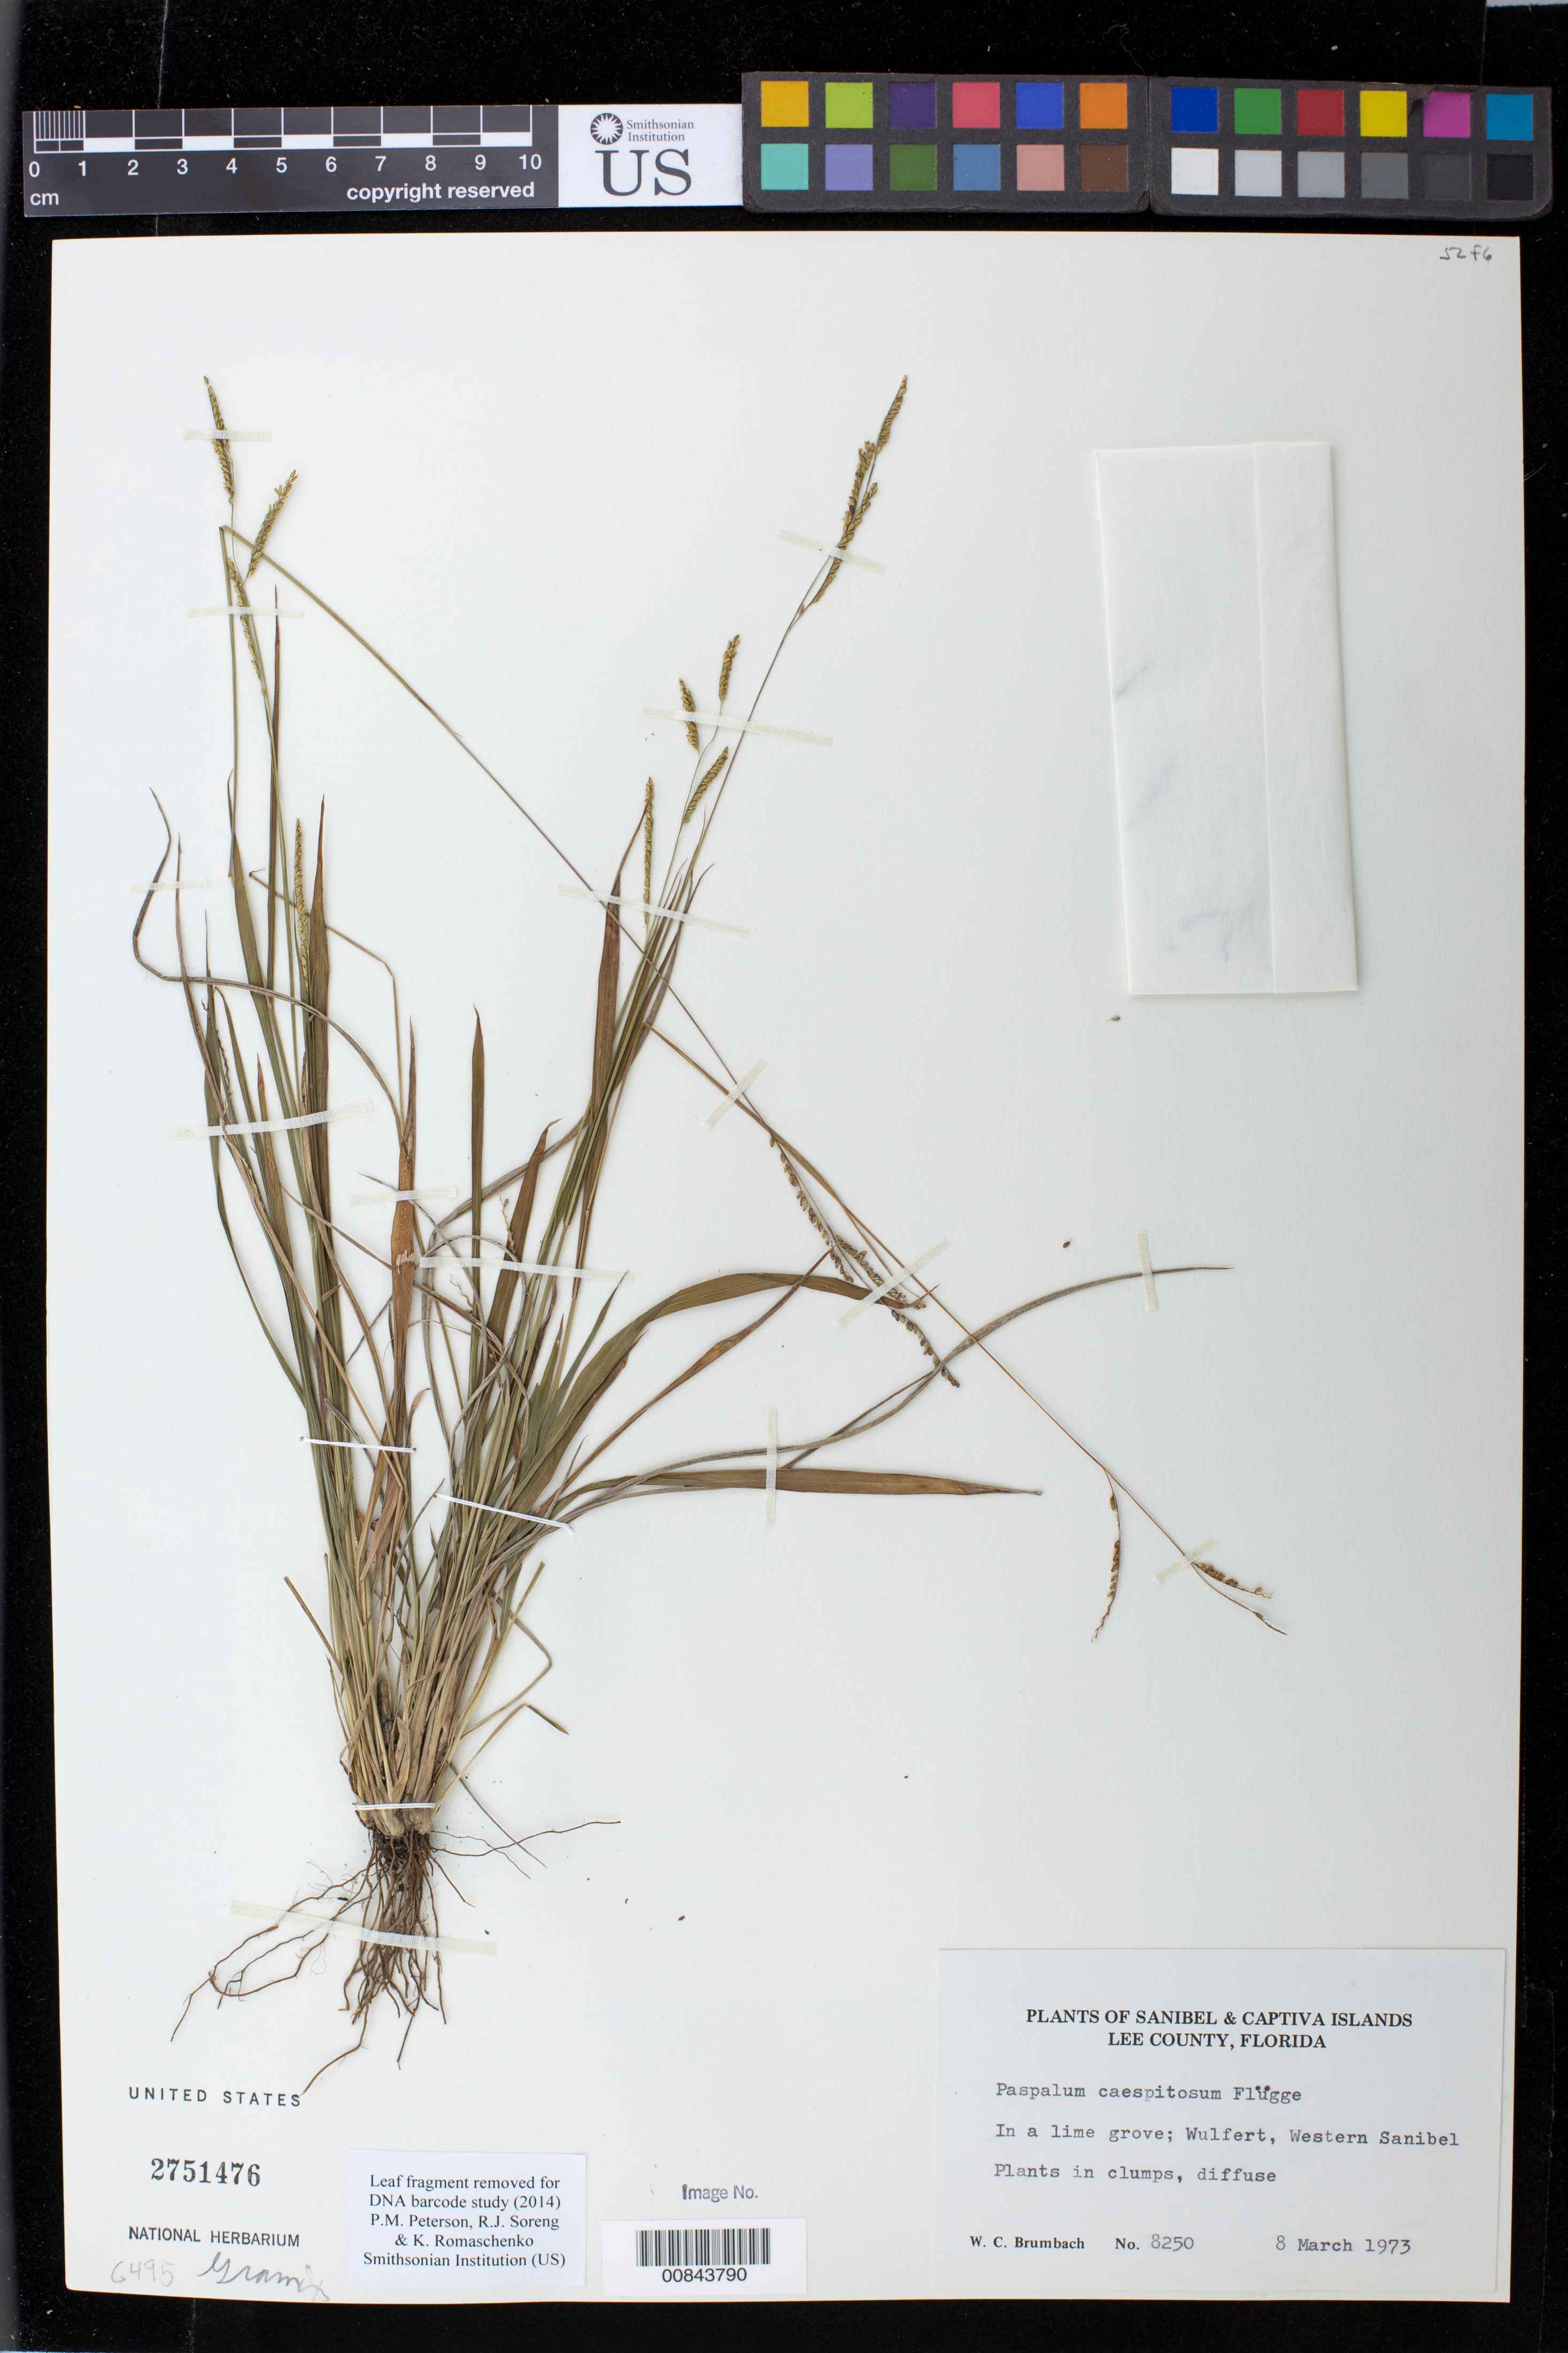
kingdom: Plantae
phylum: Tracheophyta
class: Liliopsida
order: Poales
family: Poaceae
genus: Paspalum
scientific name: Paspalum caespitosum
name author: Flüggé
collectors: W. C. Brumbach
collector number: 8250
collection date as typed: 08 Mar 1973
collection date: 1973-03-08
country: United States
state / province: Florida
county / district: Lee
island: Sanibel Island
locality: Wulfert, western Sanibel Island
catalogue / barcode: US 2751476